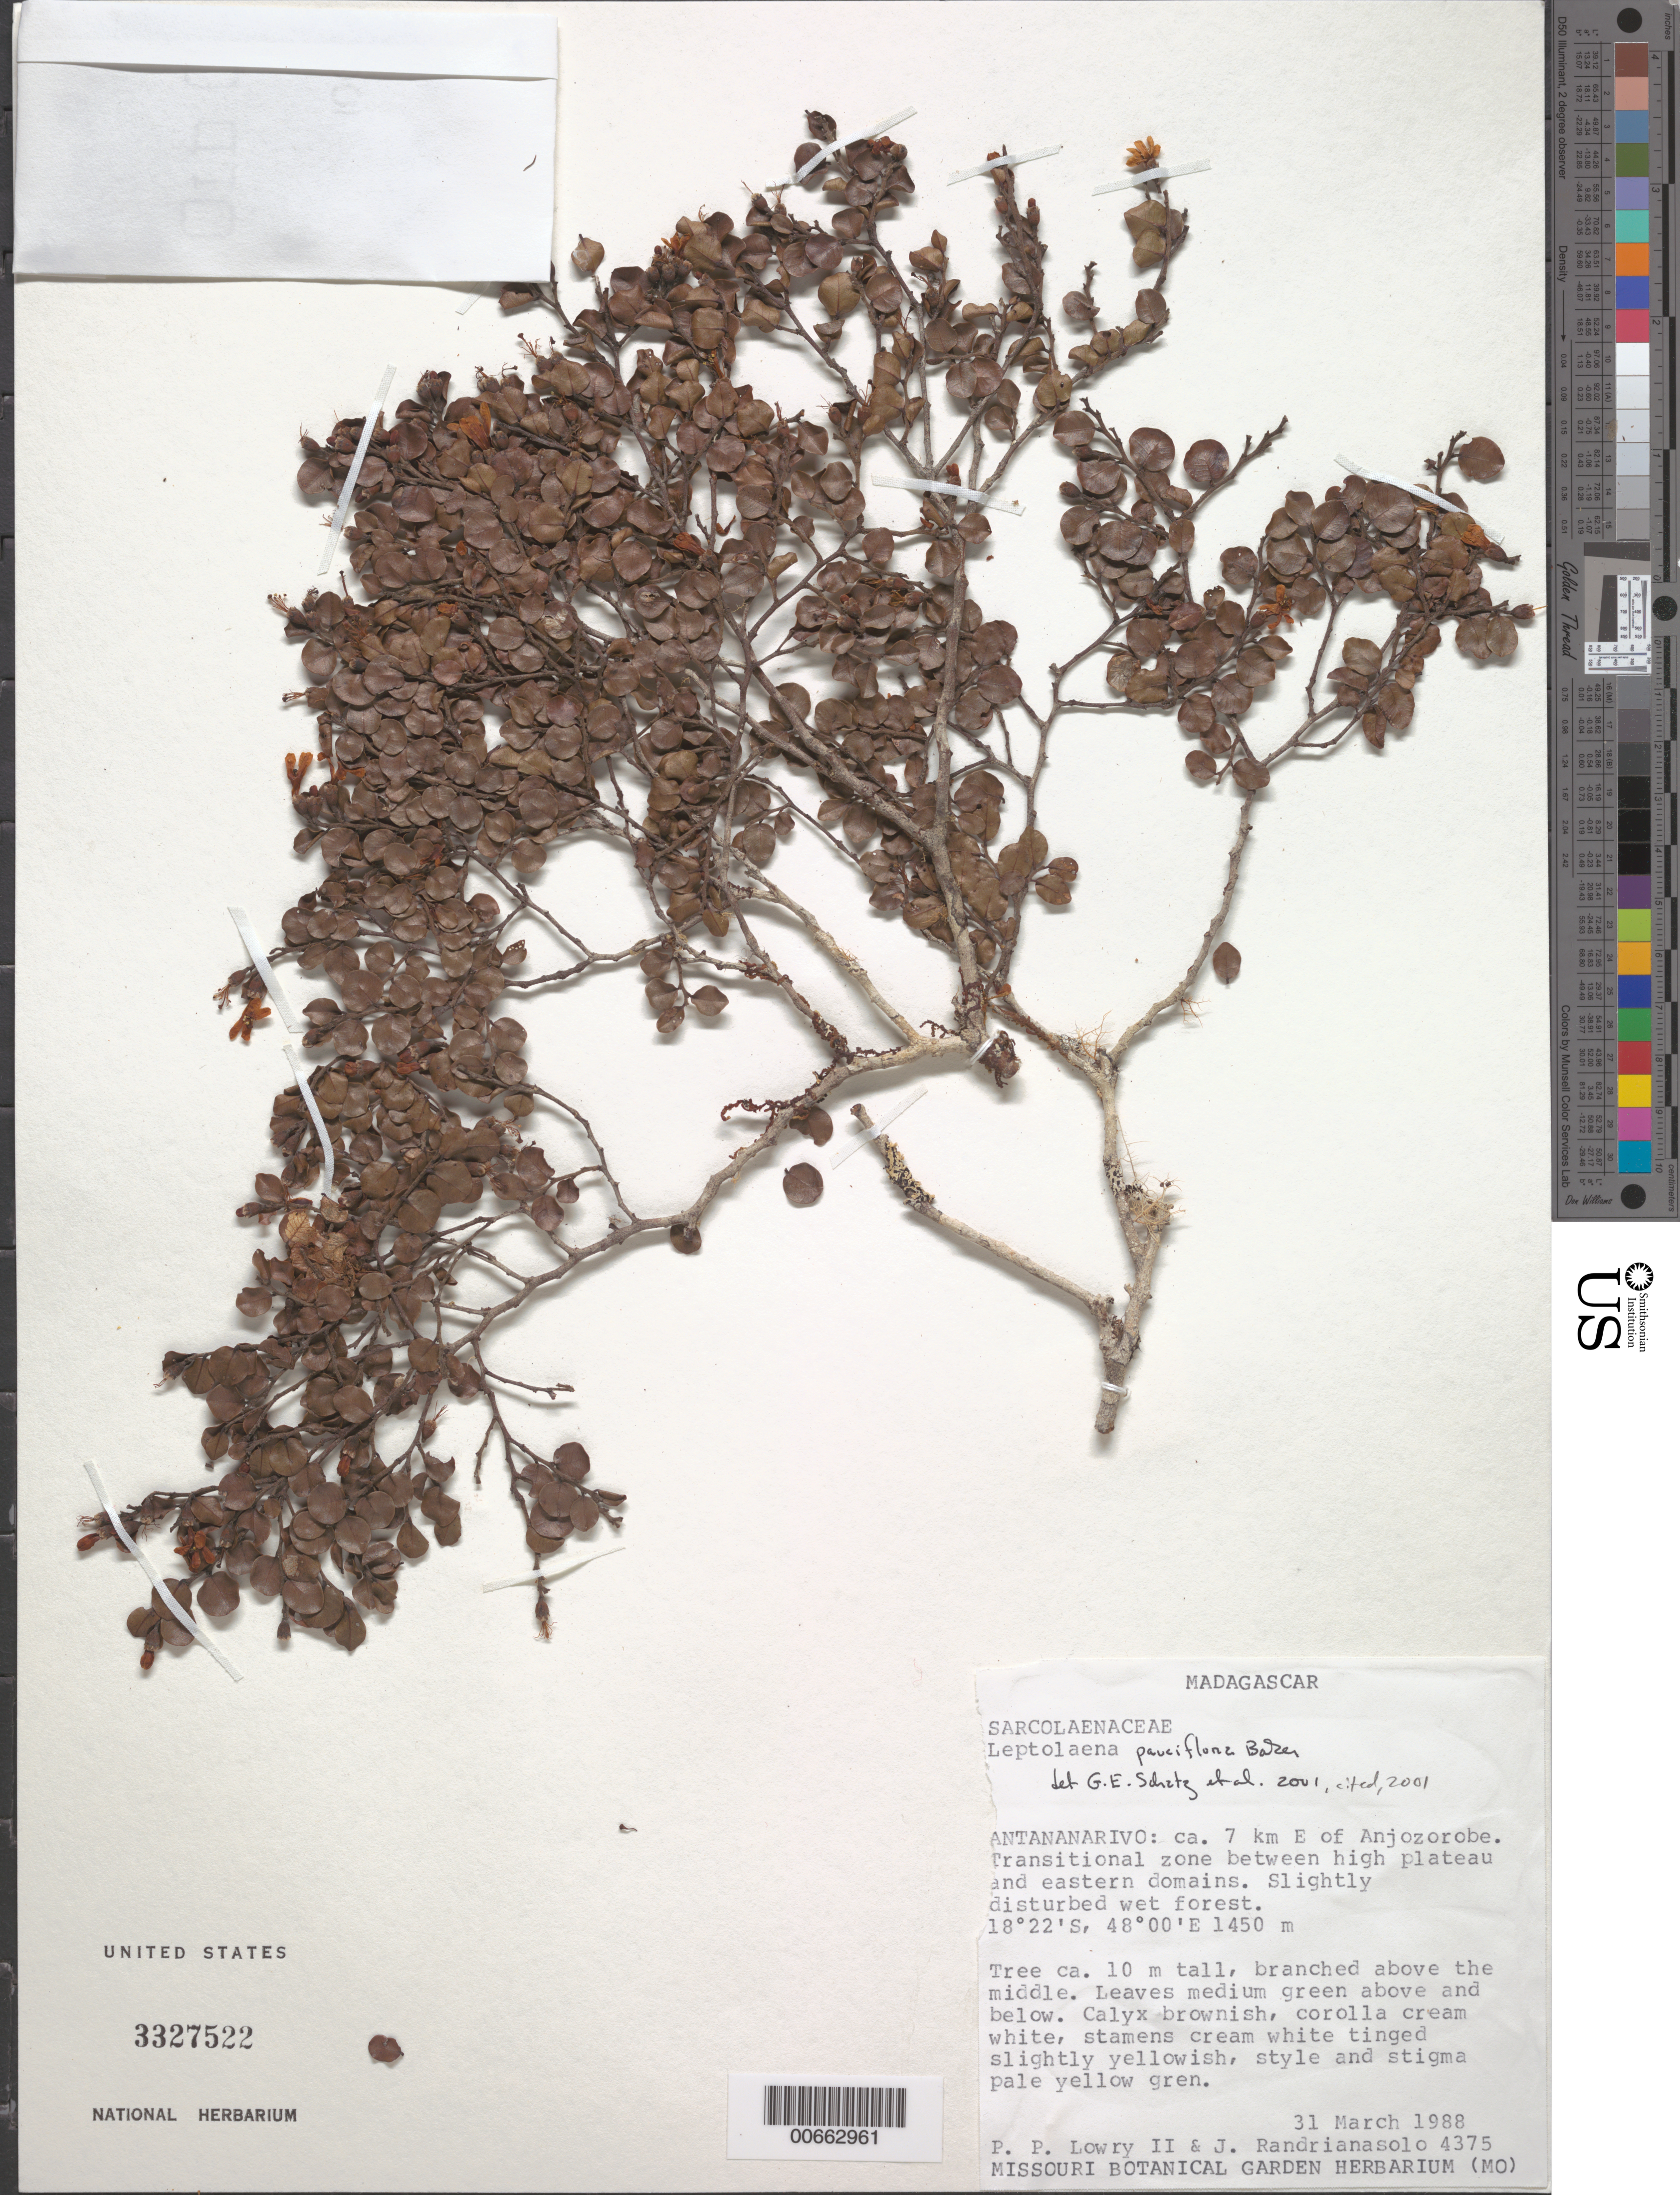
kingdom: Plantae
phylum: Tracheophyta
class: Magnoliopsida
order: Malvales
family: Sarcolaenaceae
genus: Leptolaena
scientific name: Leptolaena pauciflora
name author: Baker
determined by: Schatz, George E.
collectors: P. P. Lowry & J. Randrianasolo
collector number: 4375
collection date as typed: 31 Mar 1988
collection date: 1988-03-31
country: Madagascar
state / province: Analamanga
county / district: Anjozorobe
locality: ca. 7 km E of Anjozorobe.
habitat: Slightly disturbed wet forest. Transitional zone between high plateau & eastern domain.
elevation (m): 1450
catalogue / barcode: US 3327522